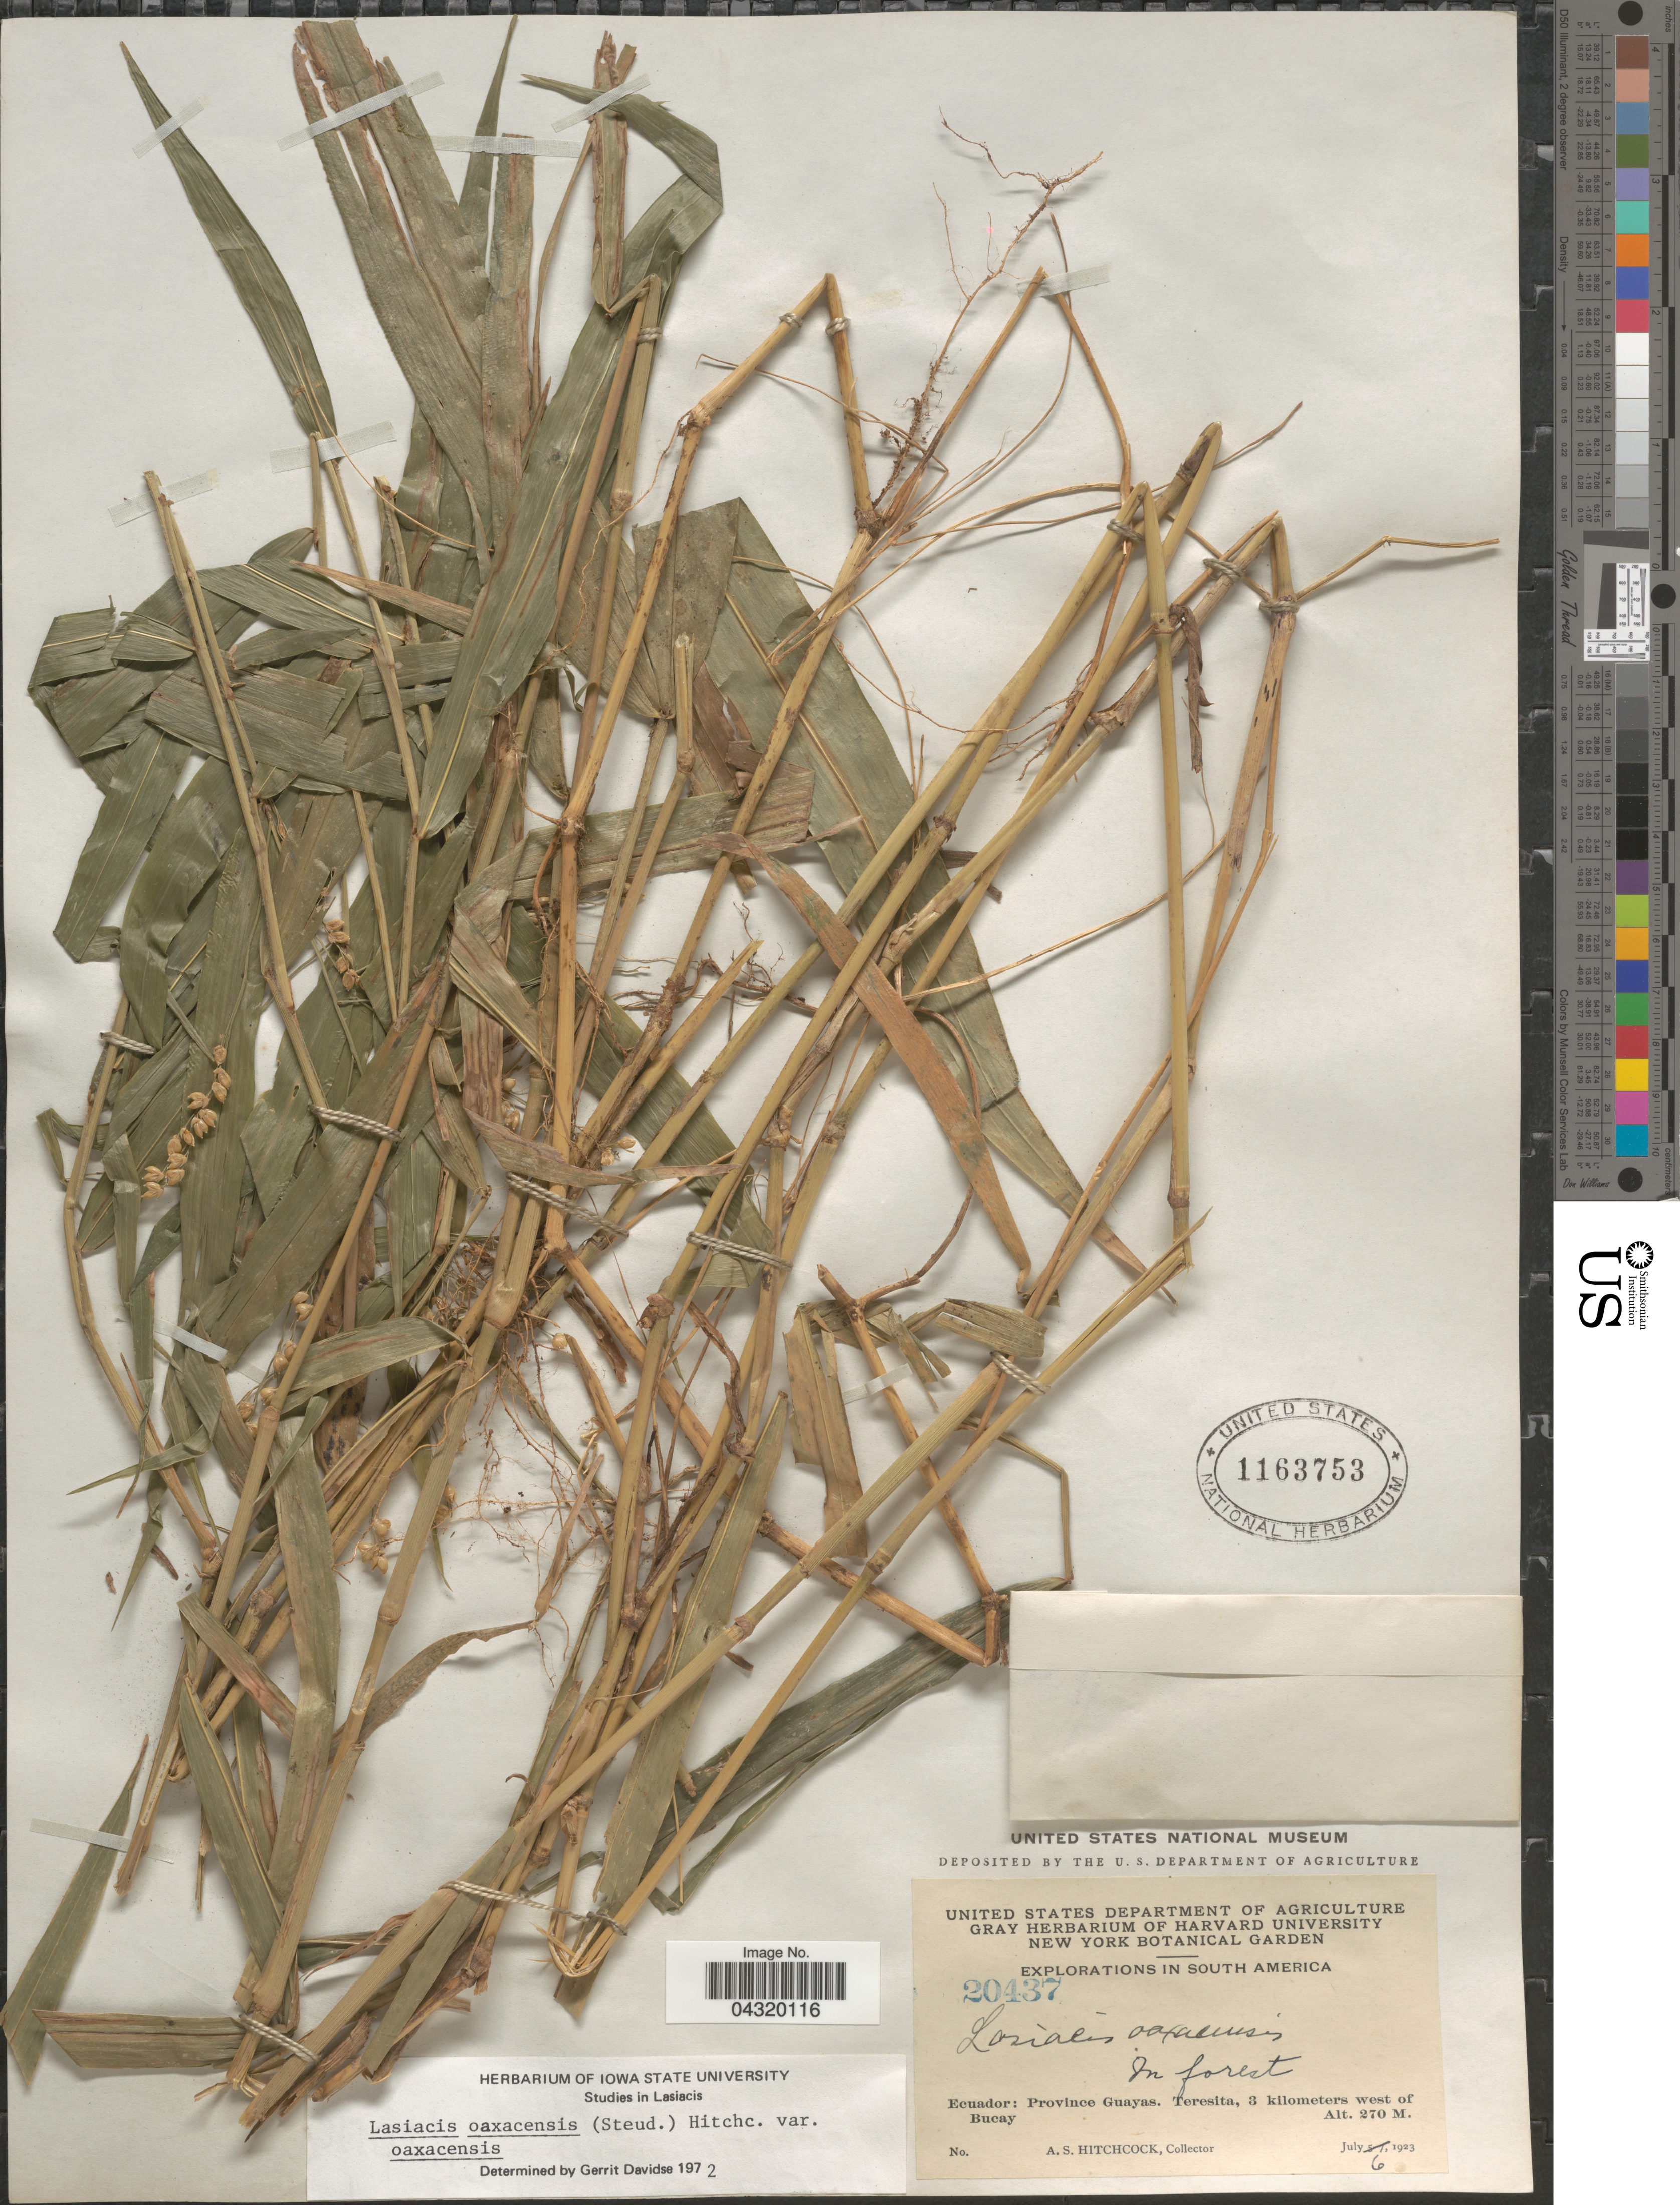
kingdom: Plantae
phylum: Tracheophyta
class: Liliopsida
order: Poales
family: Poaceae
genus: Lasiacis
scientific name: Lasiacis oaxacensis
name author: (Steud.) Hitchc.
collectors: A. S. Hitchcock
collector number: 20437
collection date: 1923-07-06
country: Ecuador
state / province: Guayas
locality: Explorations in South America. Teresita, 3 kilometers west of Bucay.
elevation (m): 270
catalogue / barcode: US 1163753